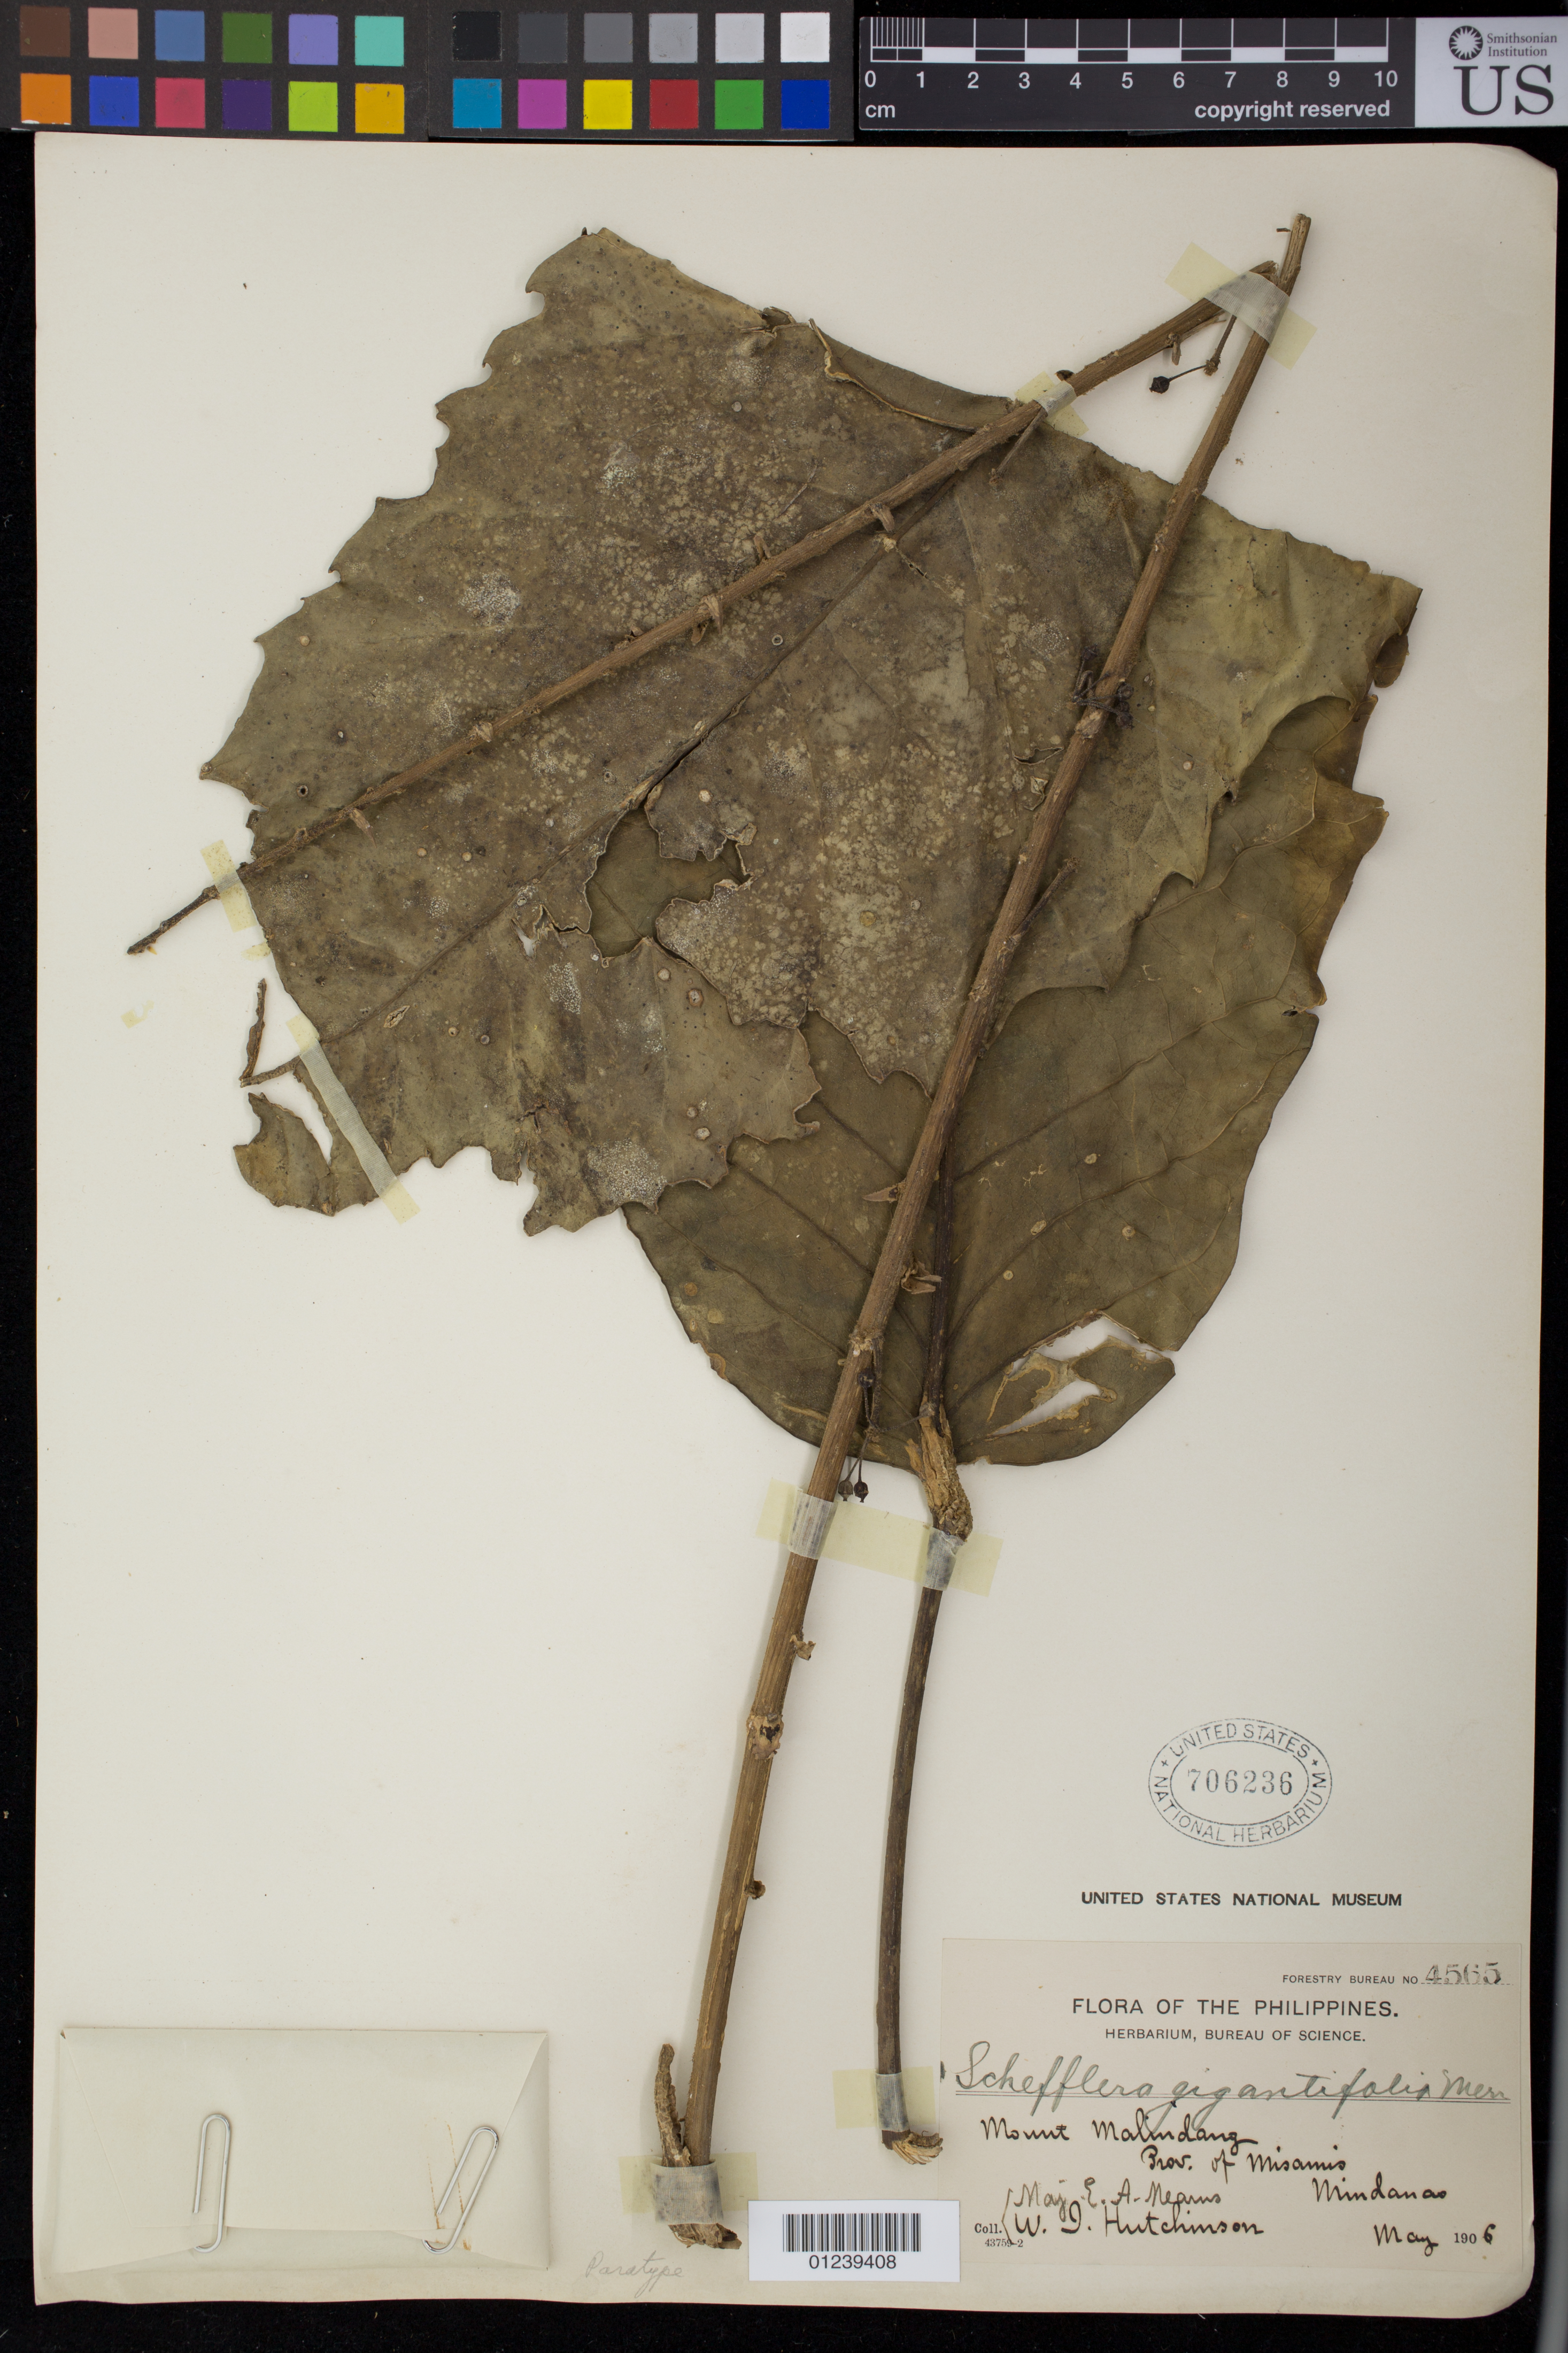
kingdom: Plantae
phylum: Tracheophyta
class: Magnoliopsida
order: Apiales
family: Araliaceae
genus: Schefflera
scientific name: Schefflera gigantifolia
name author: Merr.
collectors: E. A. Mearns & W. I. Hutchinson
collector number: For. Bur. 4565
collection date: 1906-05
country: Philippines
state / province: Northern Mindanao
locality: Mount Malindang, Prov. of Misamis, Mindanao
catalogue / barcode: US 706236